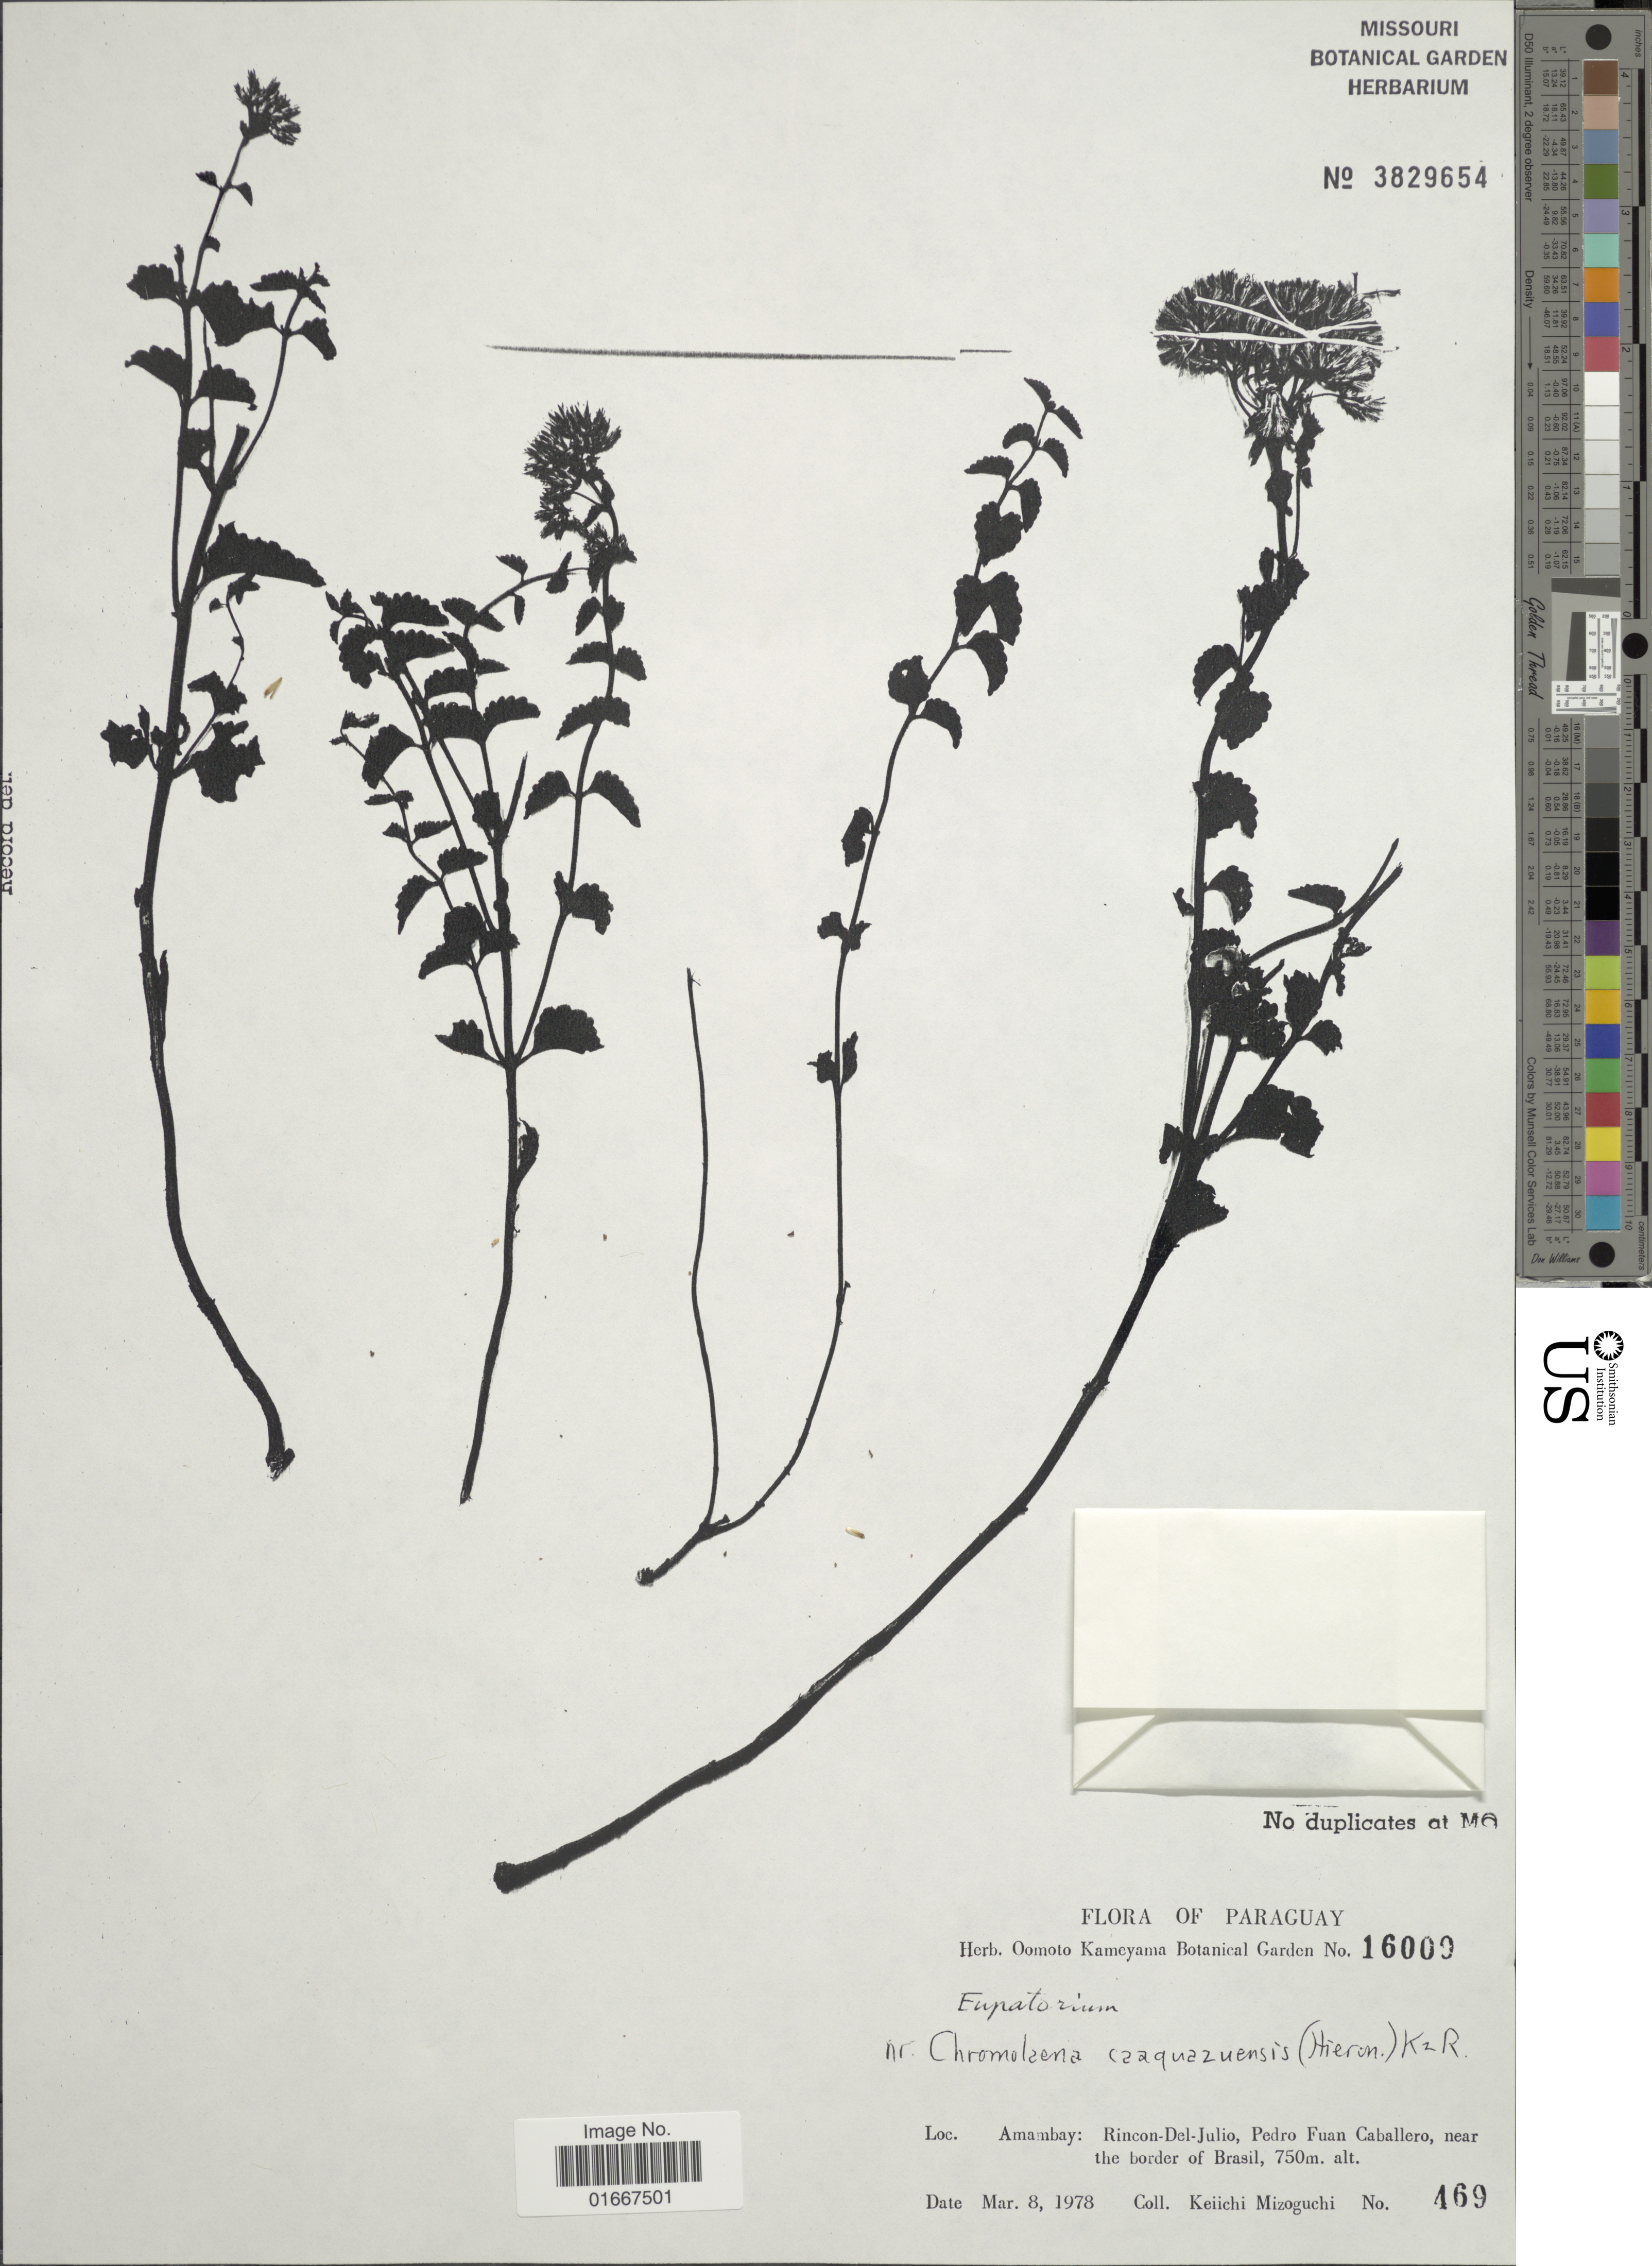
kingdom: Plantae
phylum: Tracheophyta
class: Magnoliopsida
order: Asterales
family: Asteraceae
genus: Chromolaena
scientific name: Chromolaena caaguazuensis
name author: (Hieron.) R.M. King & H. Rob.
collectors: K. Mizoguchi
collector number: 469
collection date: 1978-03-08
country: Paraguay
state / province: Amambay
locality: Rincon-Del-Julio, Pedro Fuan Caballero, near the border of Brasil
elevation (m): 750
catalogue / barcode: US 3829654